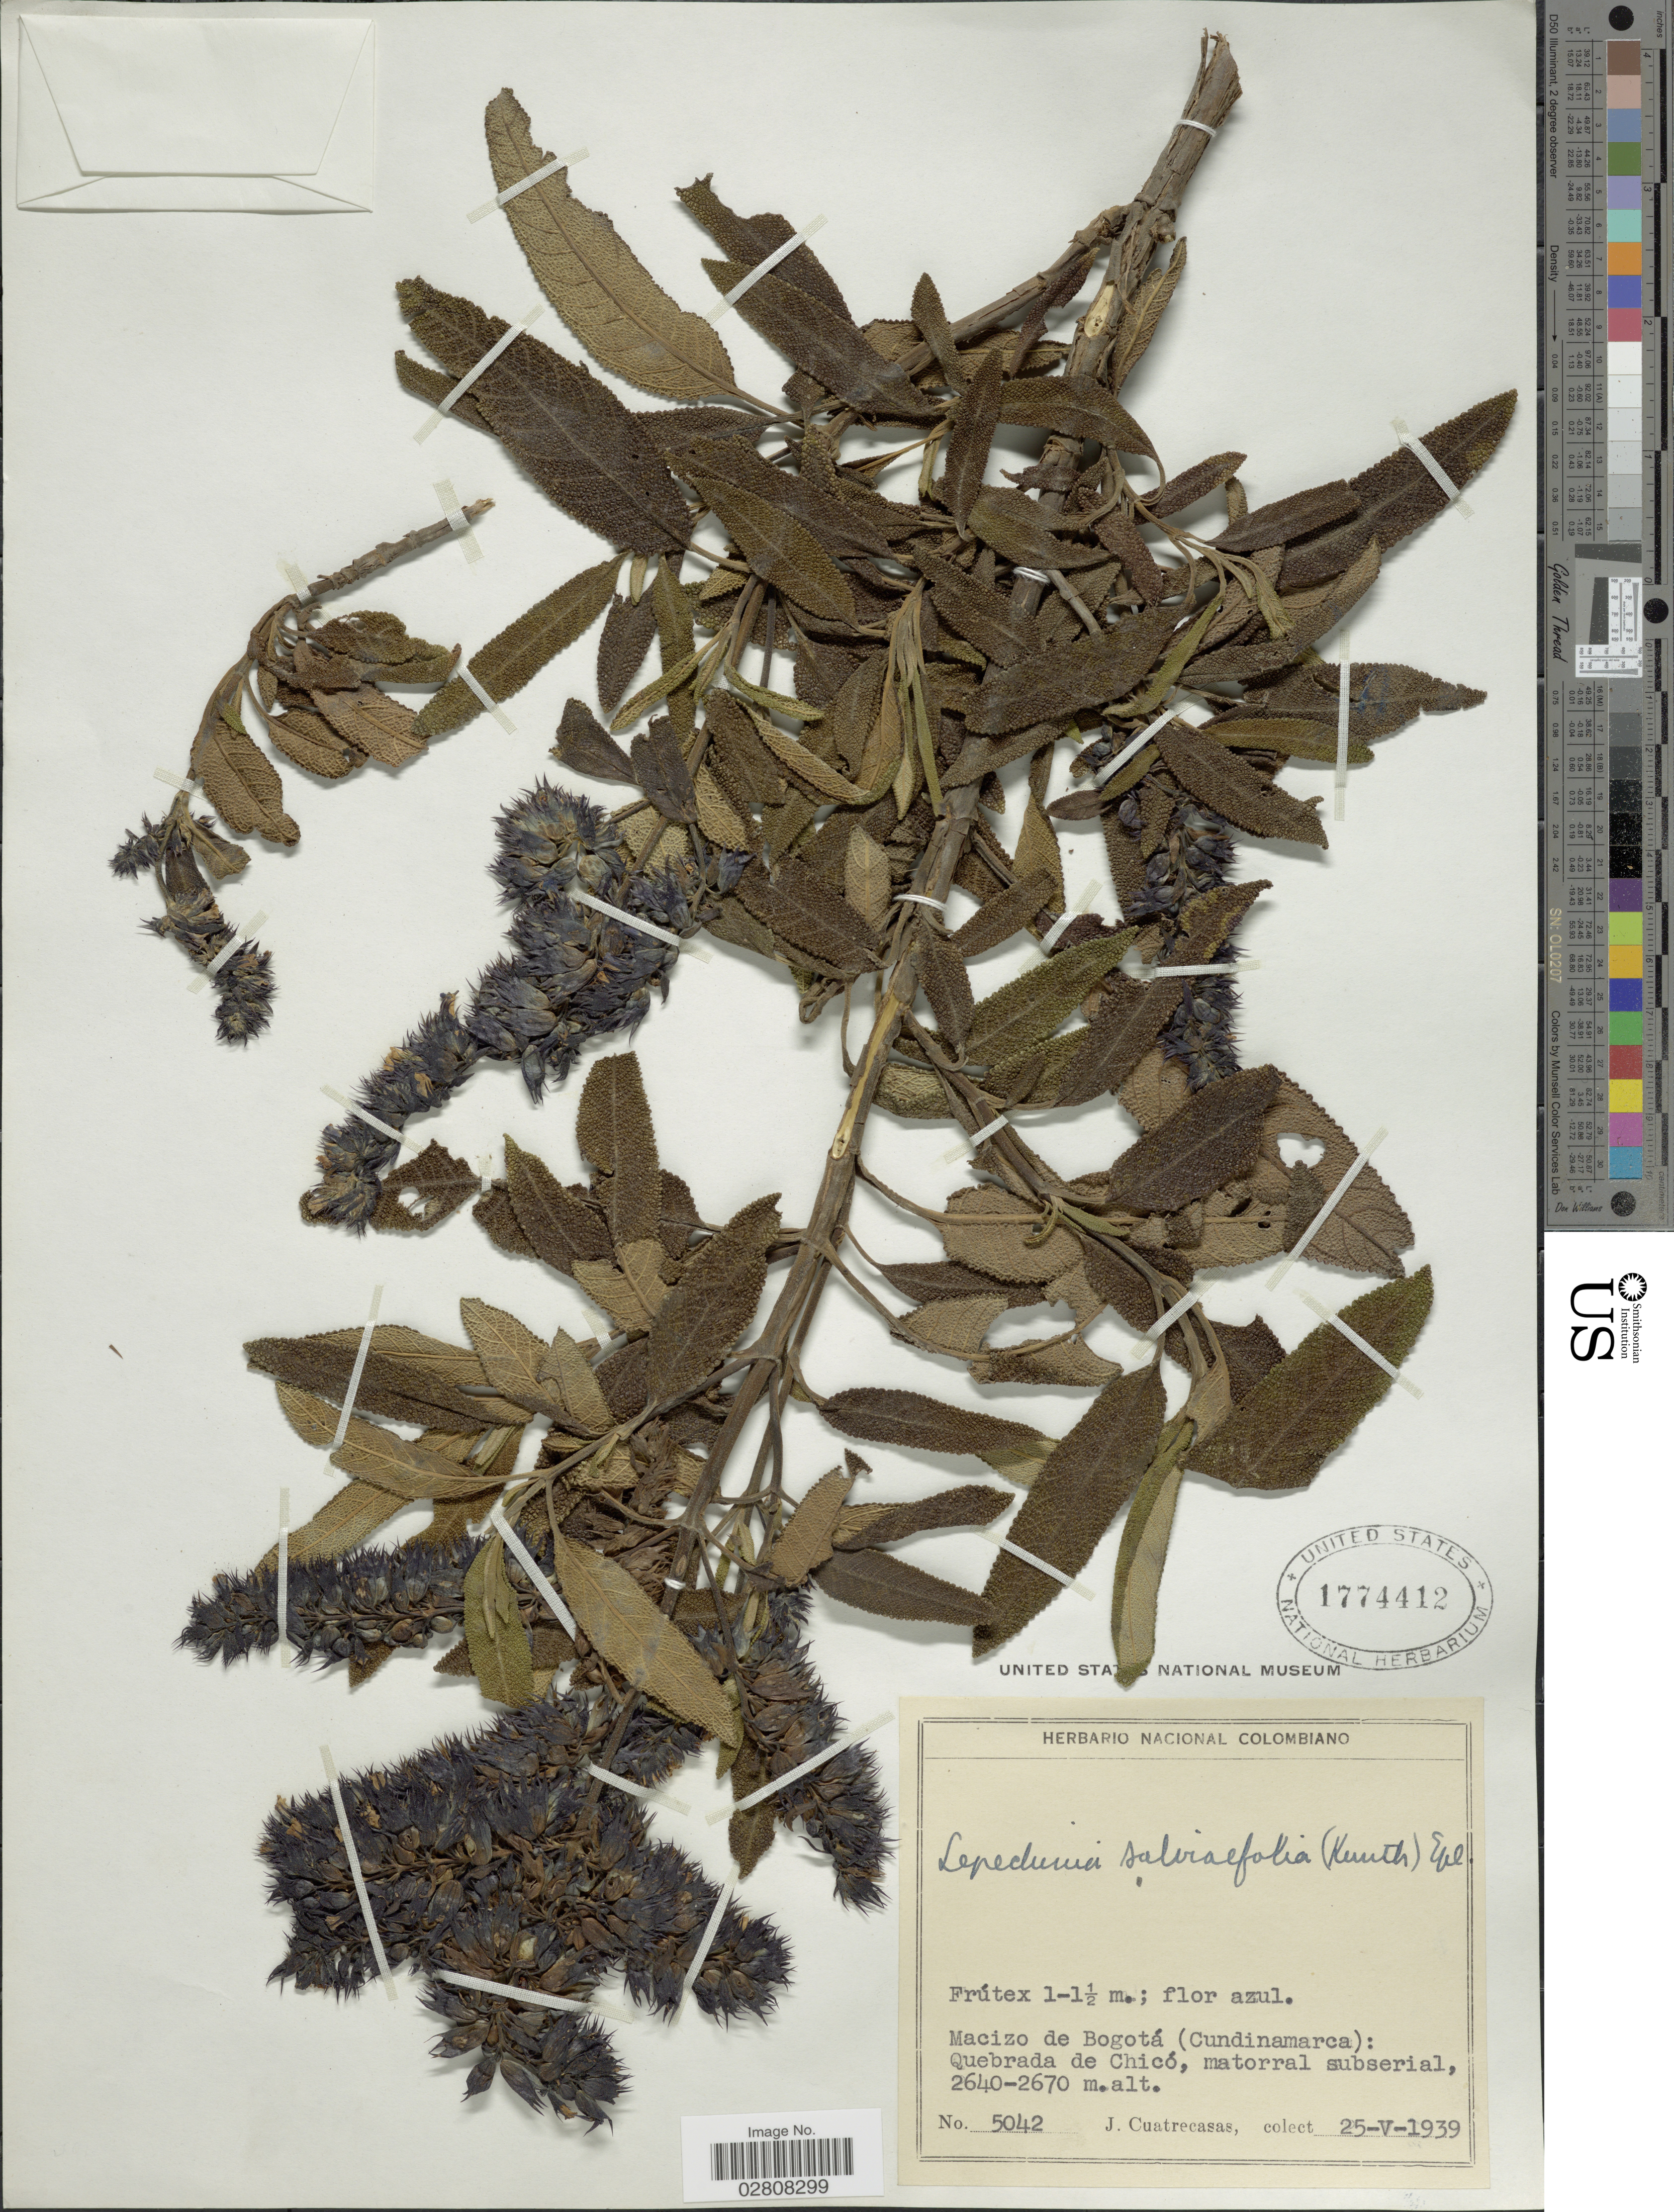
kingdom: Plantae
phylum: Tracheophyta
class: Magnoliopsida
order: Lamiales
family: Lamiaceae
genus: Lepechinia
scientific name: Lepechinia salviifolia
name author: (Kunth) Epling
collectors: J. Cuatrecasas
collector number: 5042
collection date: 1939-05-25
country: Colombia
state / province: Cundinamarca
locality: Macizo de Bogotá (Cundinamarca): Quebrada de Chicó.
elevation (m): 2640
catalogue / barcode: US 1774412